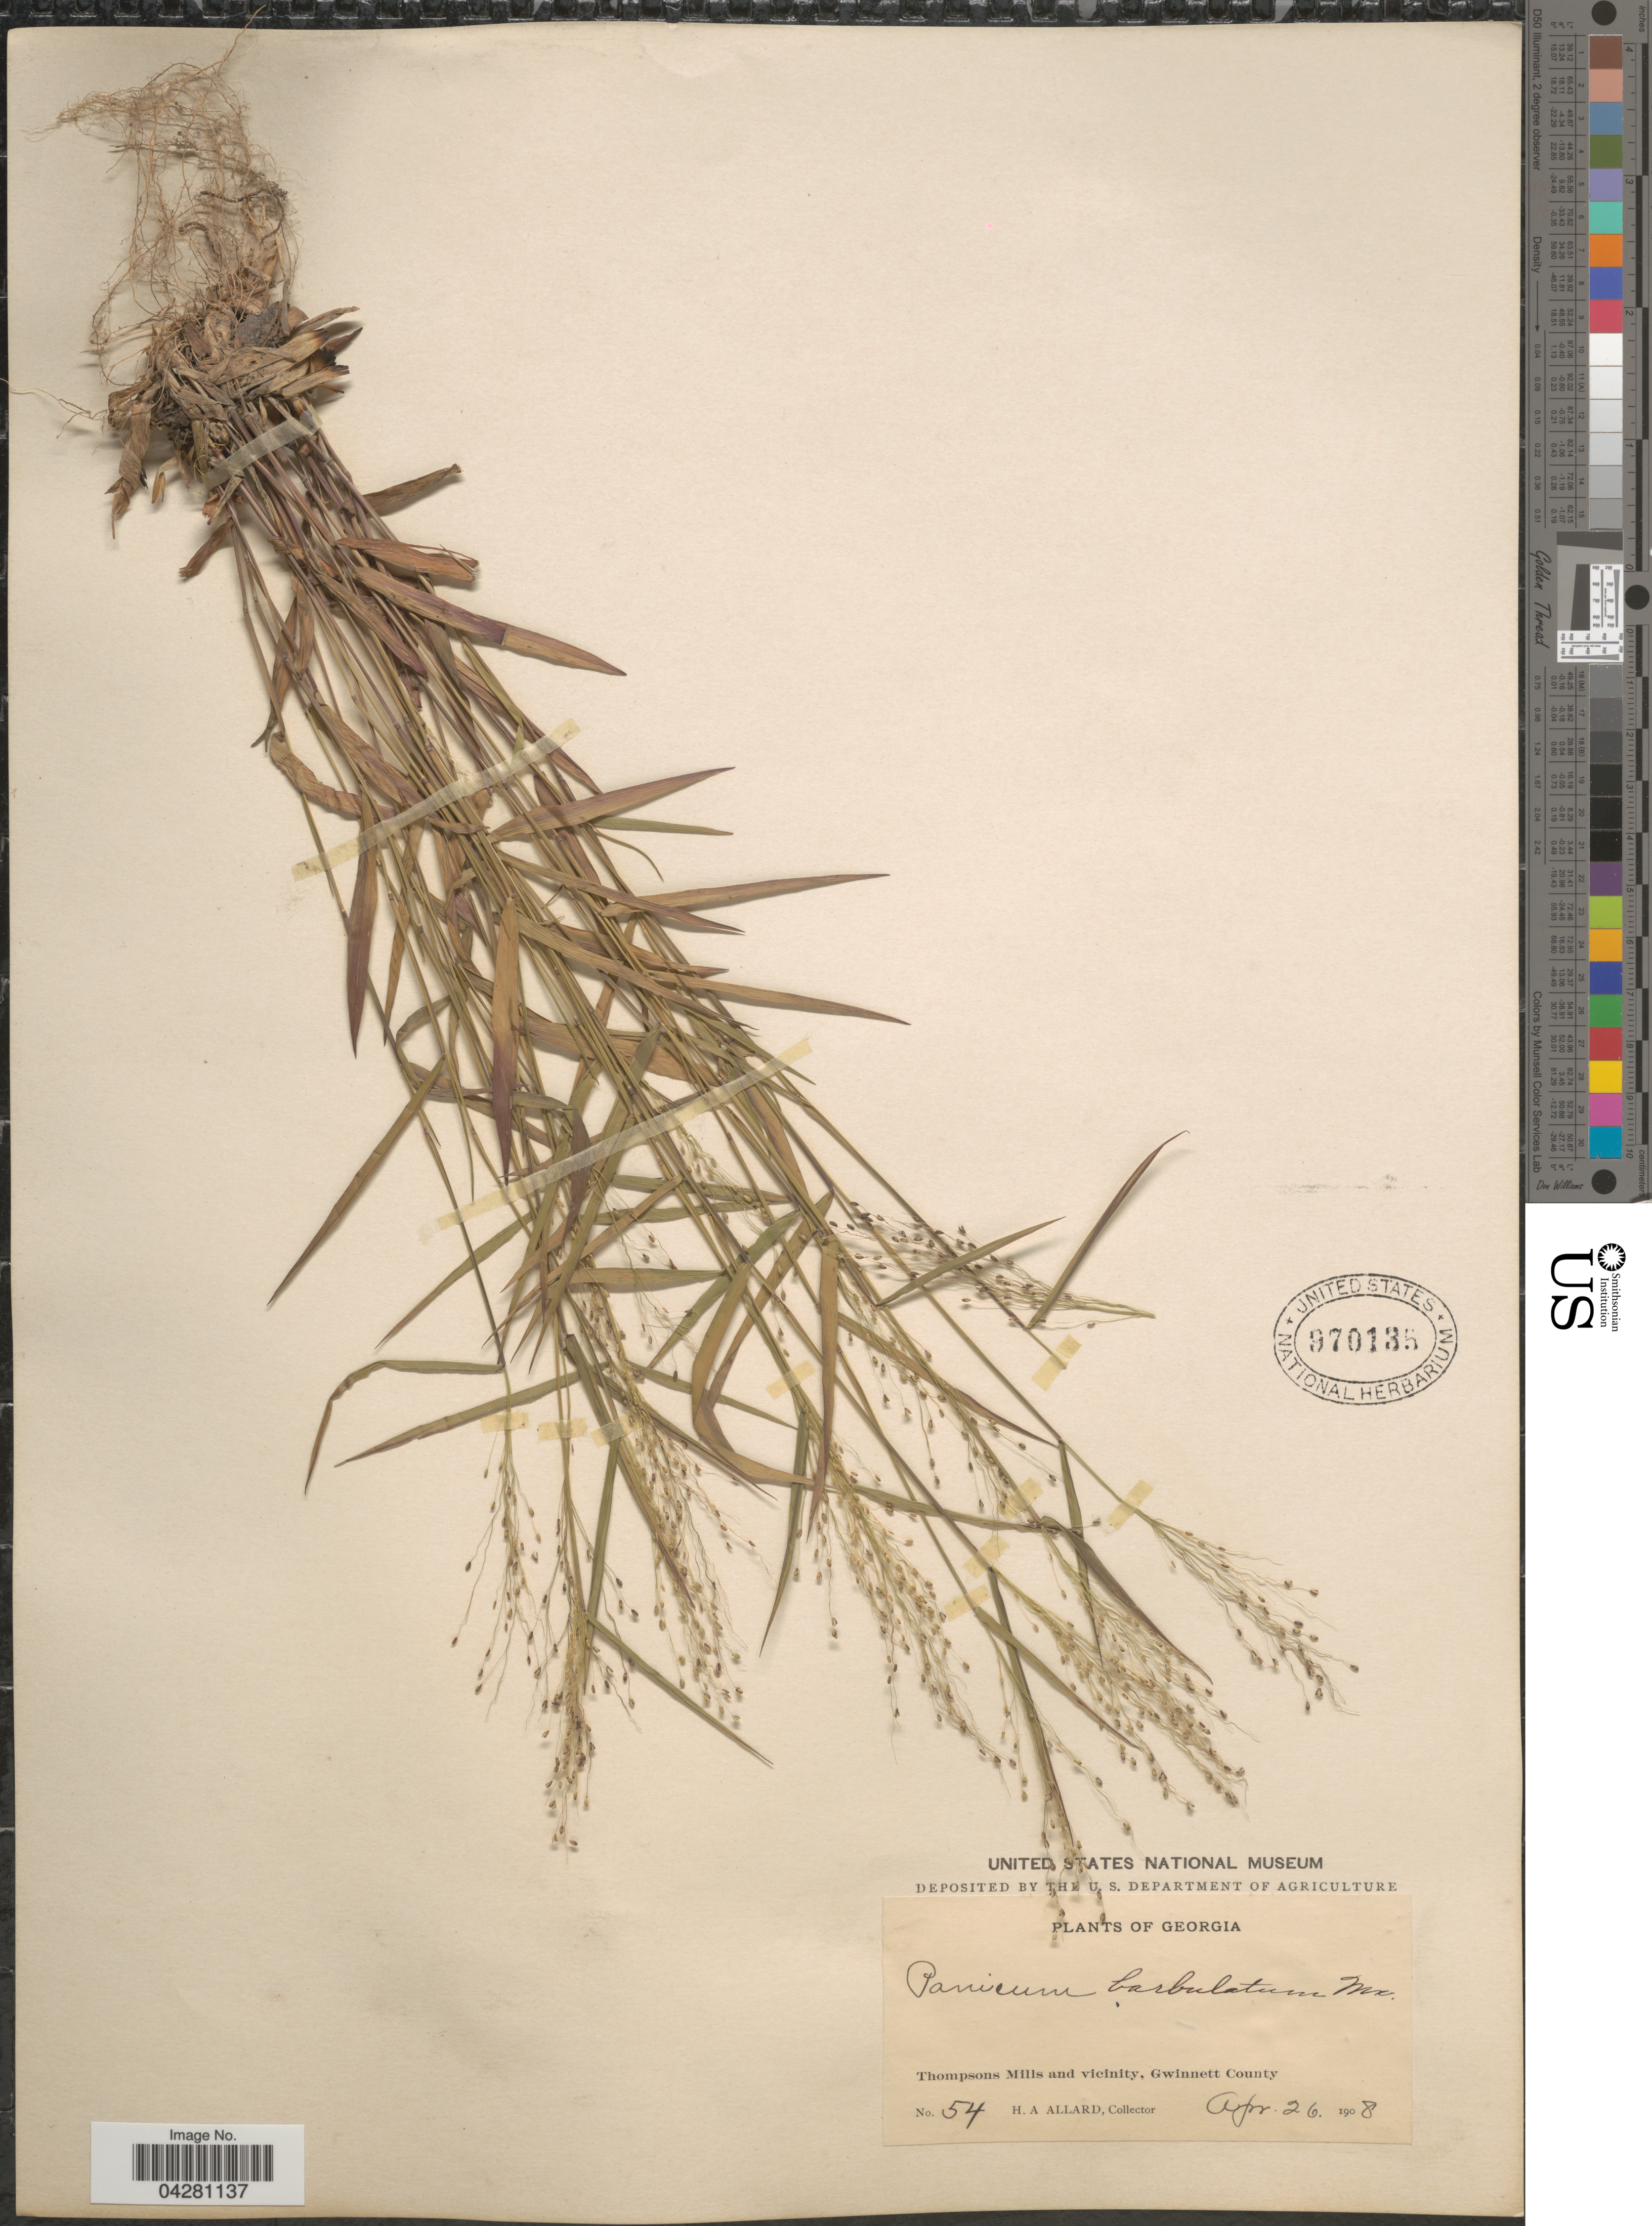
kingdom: Plantae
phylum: Tracheophyta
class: Liliopsida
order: Poales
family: Poaceae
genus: Dichanthelium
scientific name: Dichanthelium dichotomum var. dichotomum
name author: (L.) Gould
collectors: H. A. Allard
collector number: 54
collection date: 1908-04-26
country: United States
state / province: Georgia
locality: Thompsons Mills and vicinity, Gwinnett County.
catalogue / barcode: US 970135